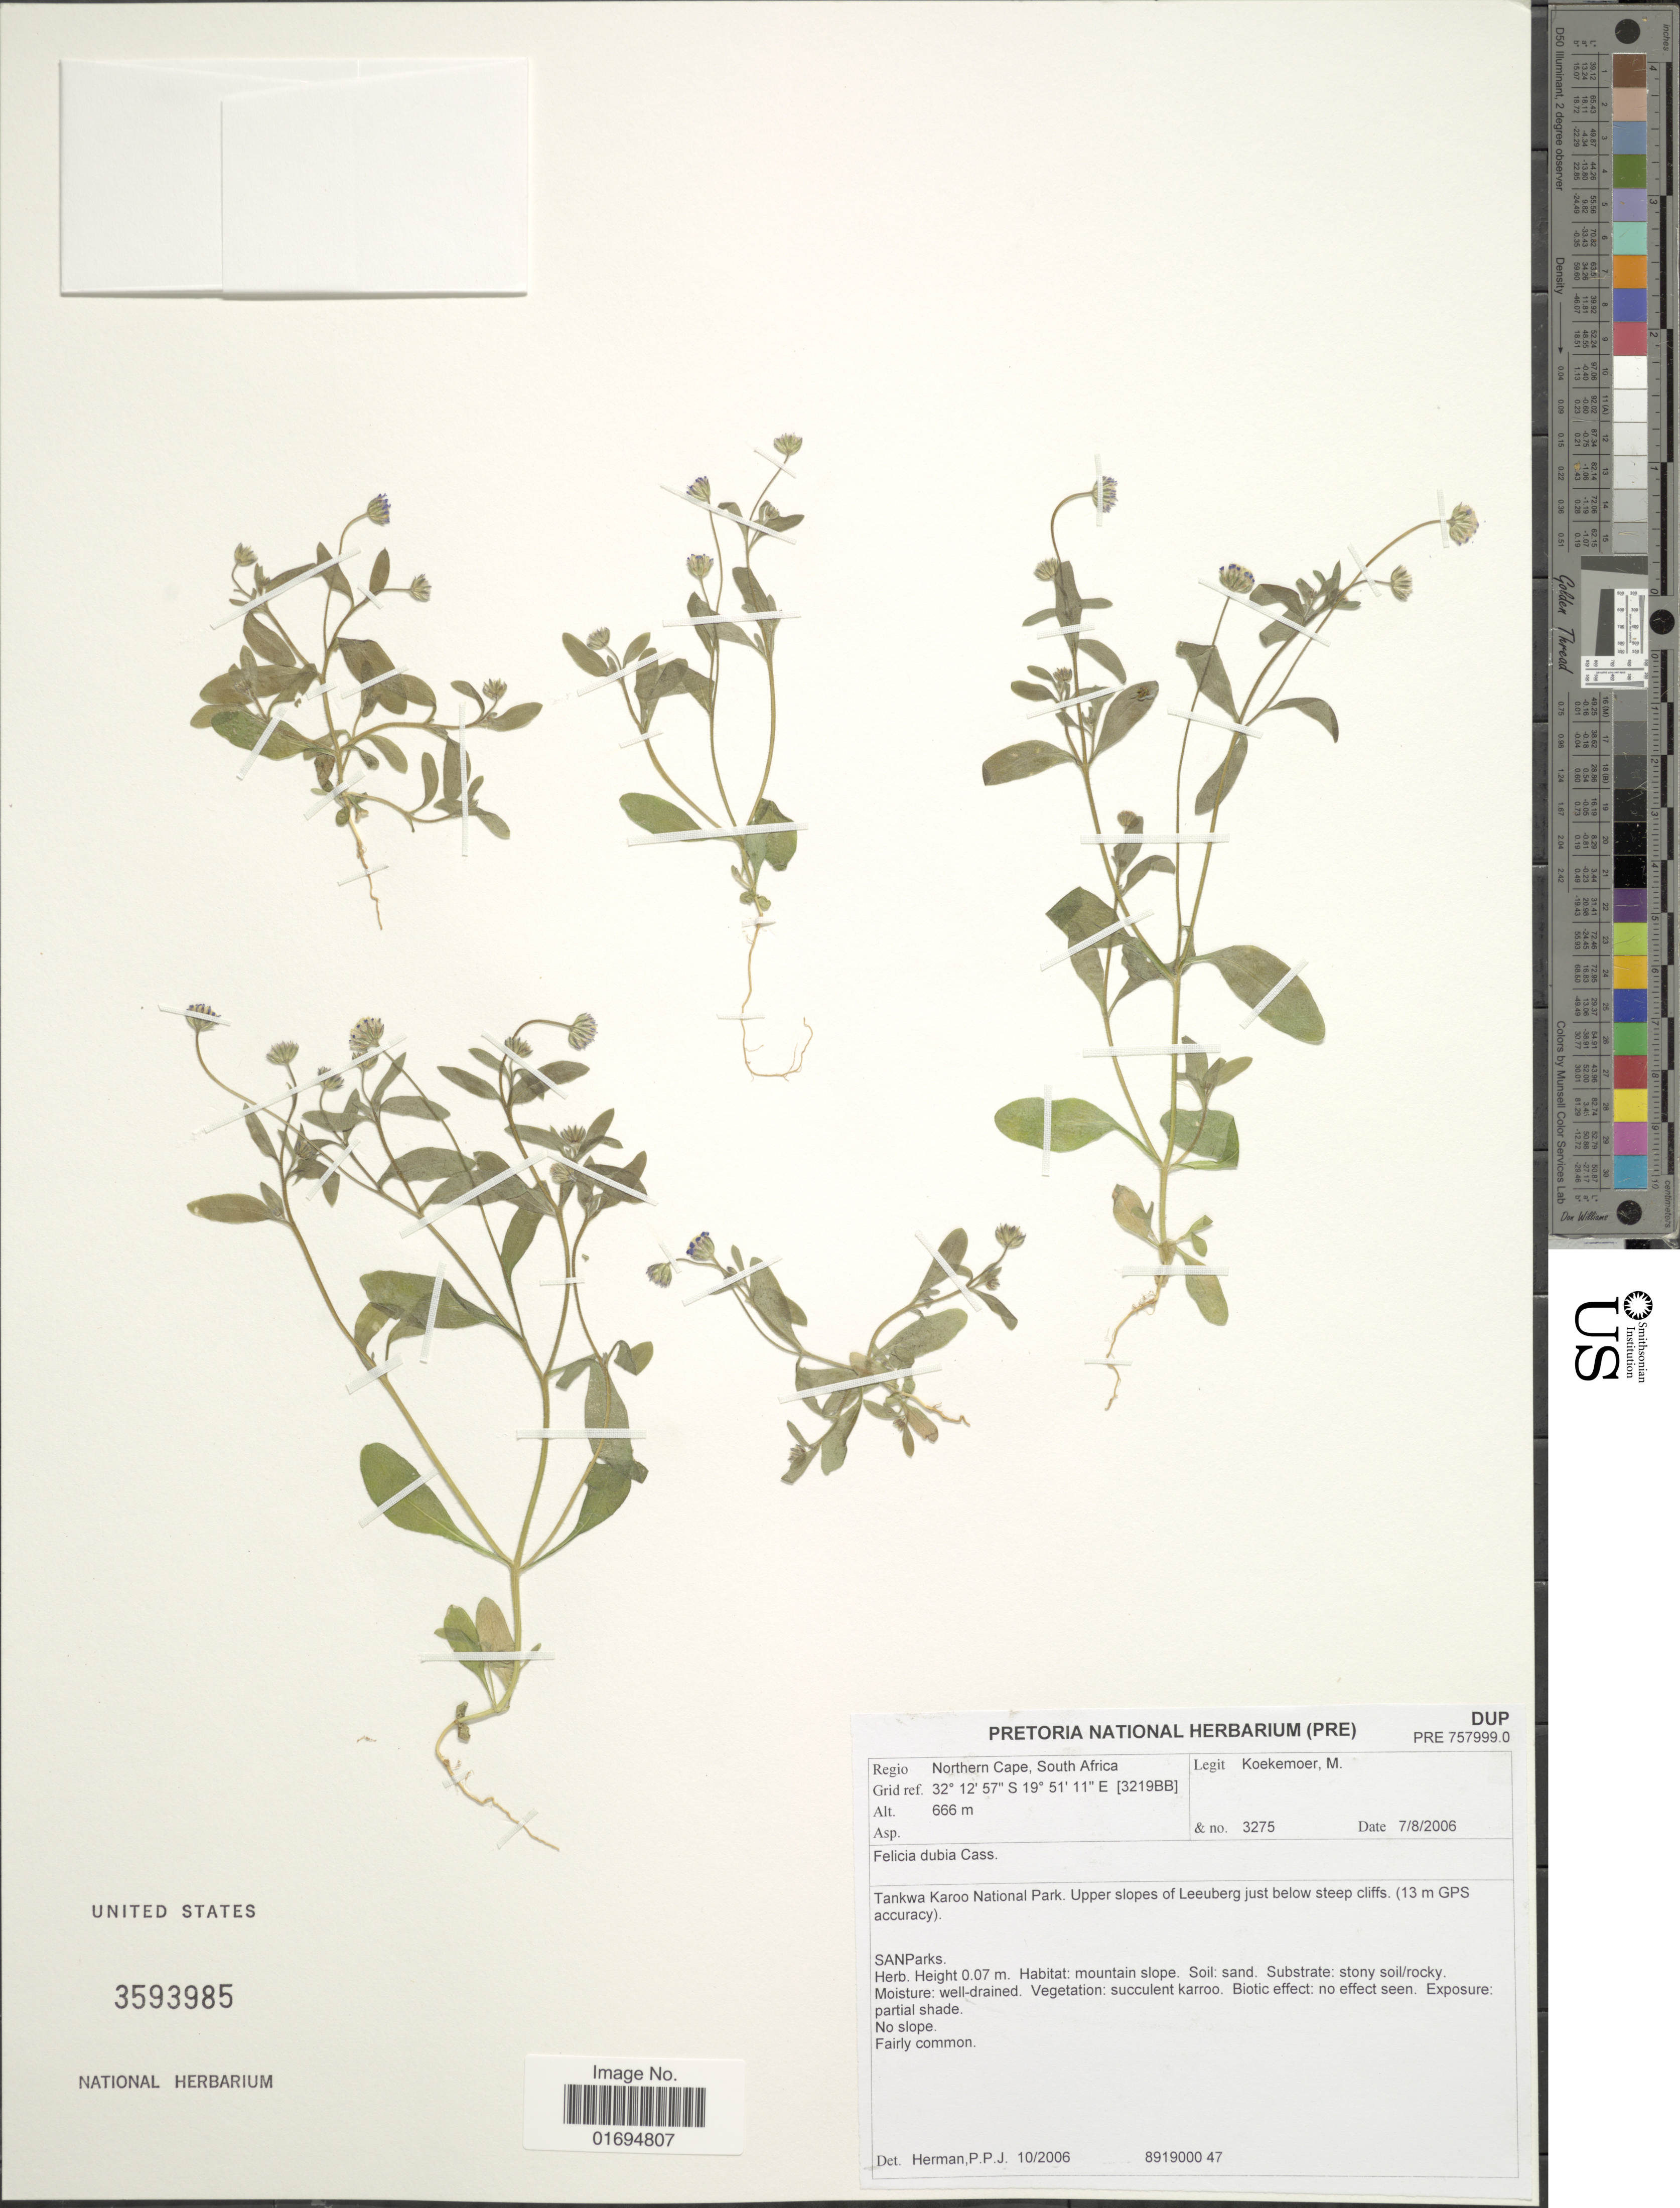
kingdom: Plantae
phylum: Tracheophyta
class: Magnoliopsida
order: Asterales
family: Asteraceae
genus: Felicia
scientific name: Felicia dubia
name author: Cass.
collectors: M. Koekemoer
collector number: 3275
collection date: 2005-08-07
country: South Africa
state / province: Northern Cape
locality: Tankwa Karoo National Park, upprer slopes of Leeuberg just below steep cliffs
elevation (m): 666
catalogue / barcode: US 3593985